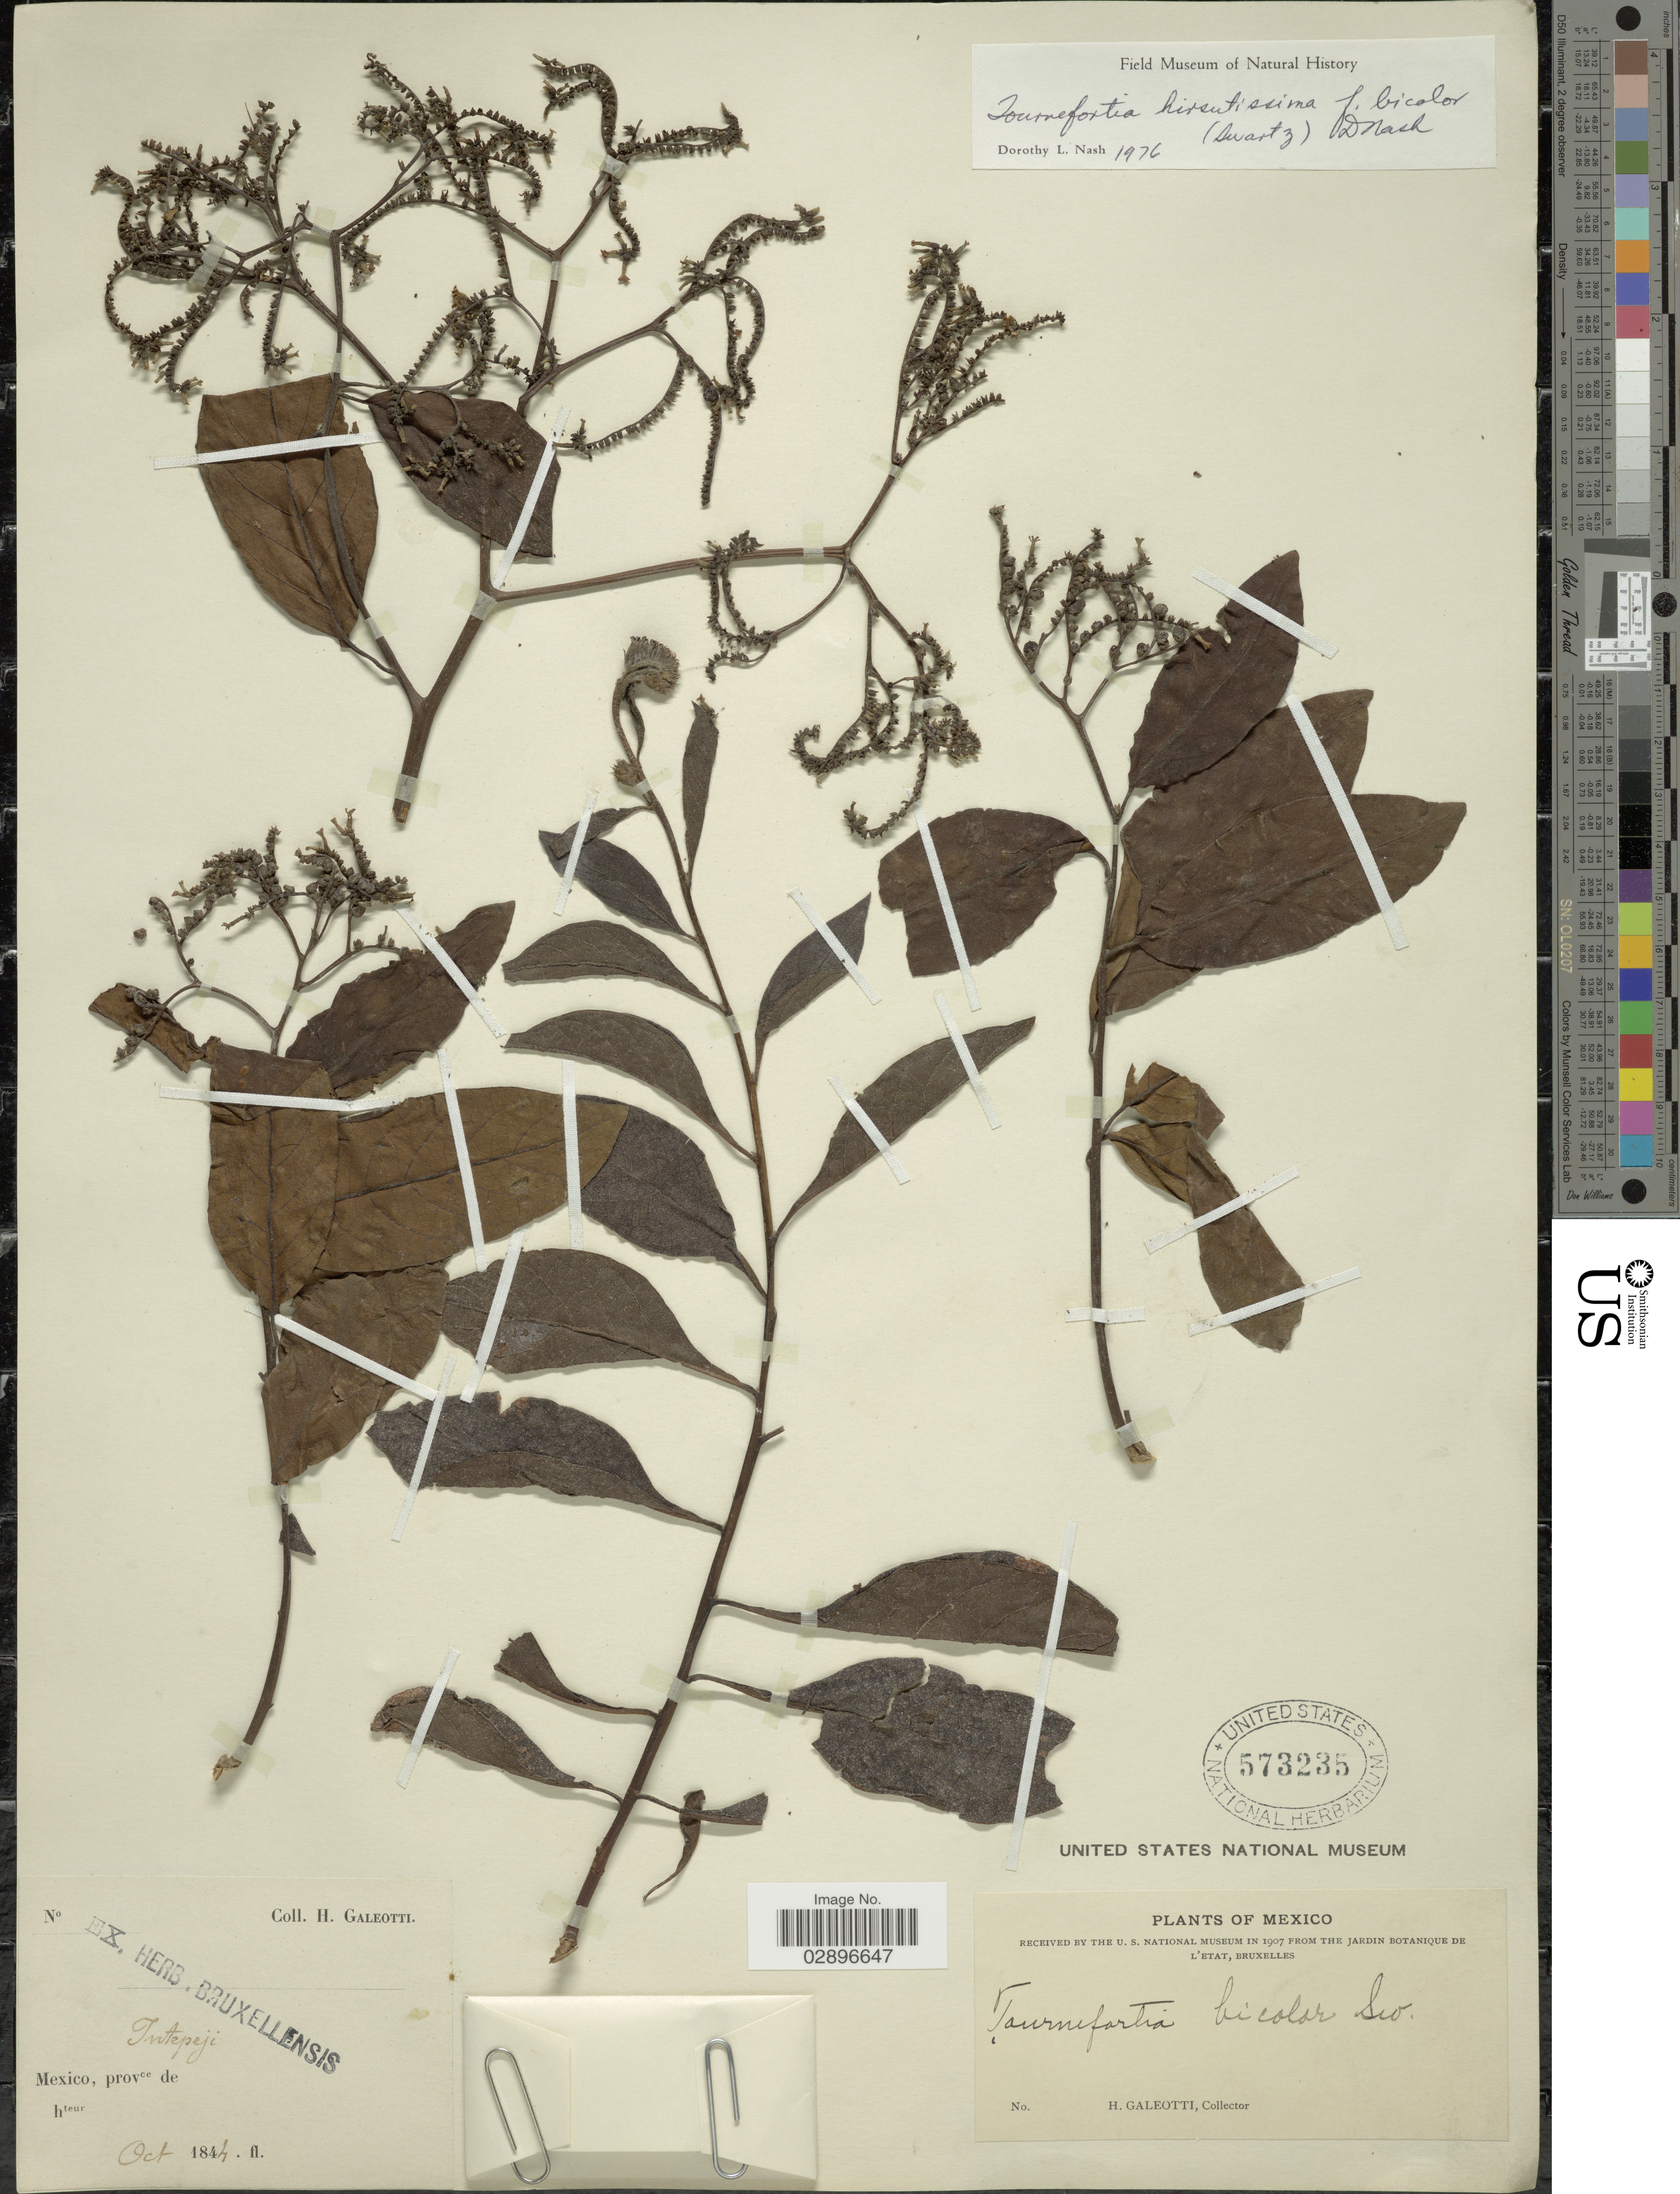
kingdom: Plantae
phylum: Tracheophyta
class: Magnoliopsida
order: Boraginales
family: Heliotropiaceae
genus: Tournefortia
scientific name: Tournefortia hirsutissima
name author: L.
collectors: H. G. Galeotti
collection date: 1844-10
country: Mexico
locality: Tutepeji. [interpreted]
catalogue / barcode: US 573235